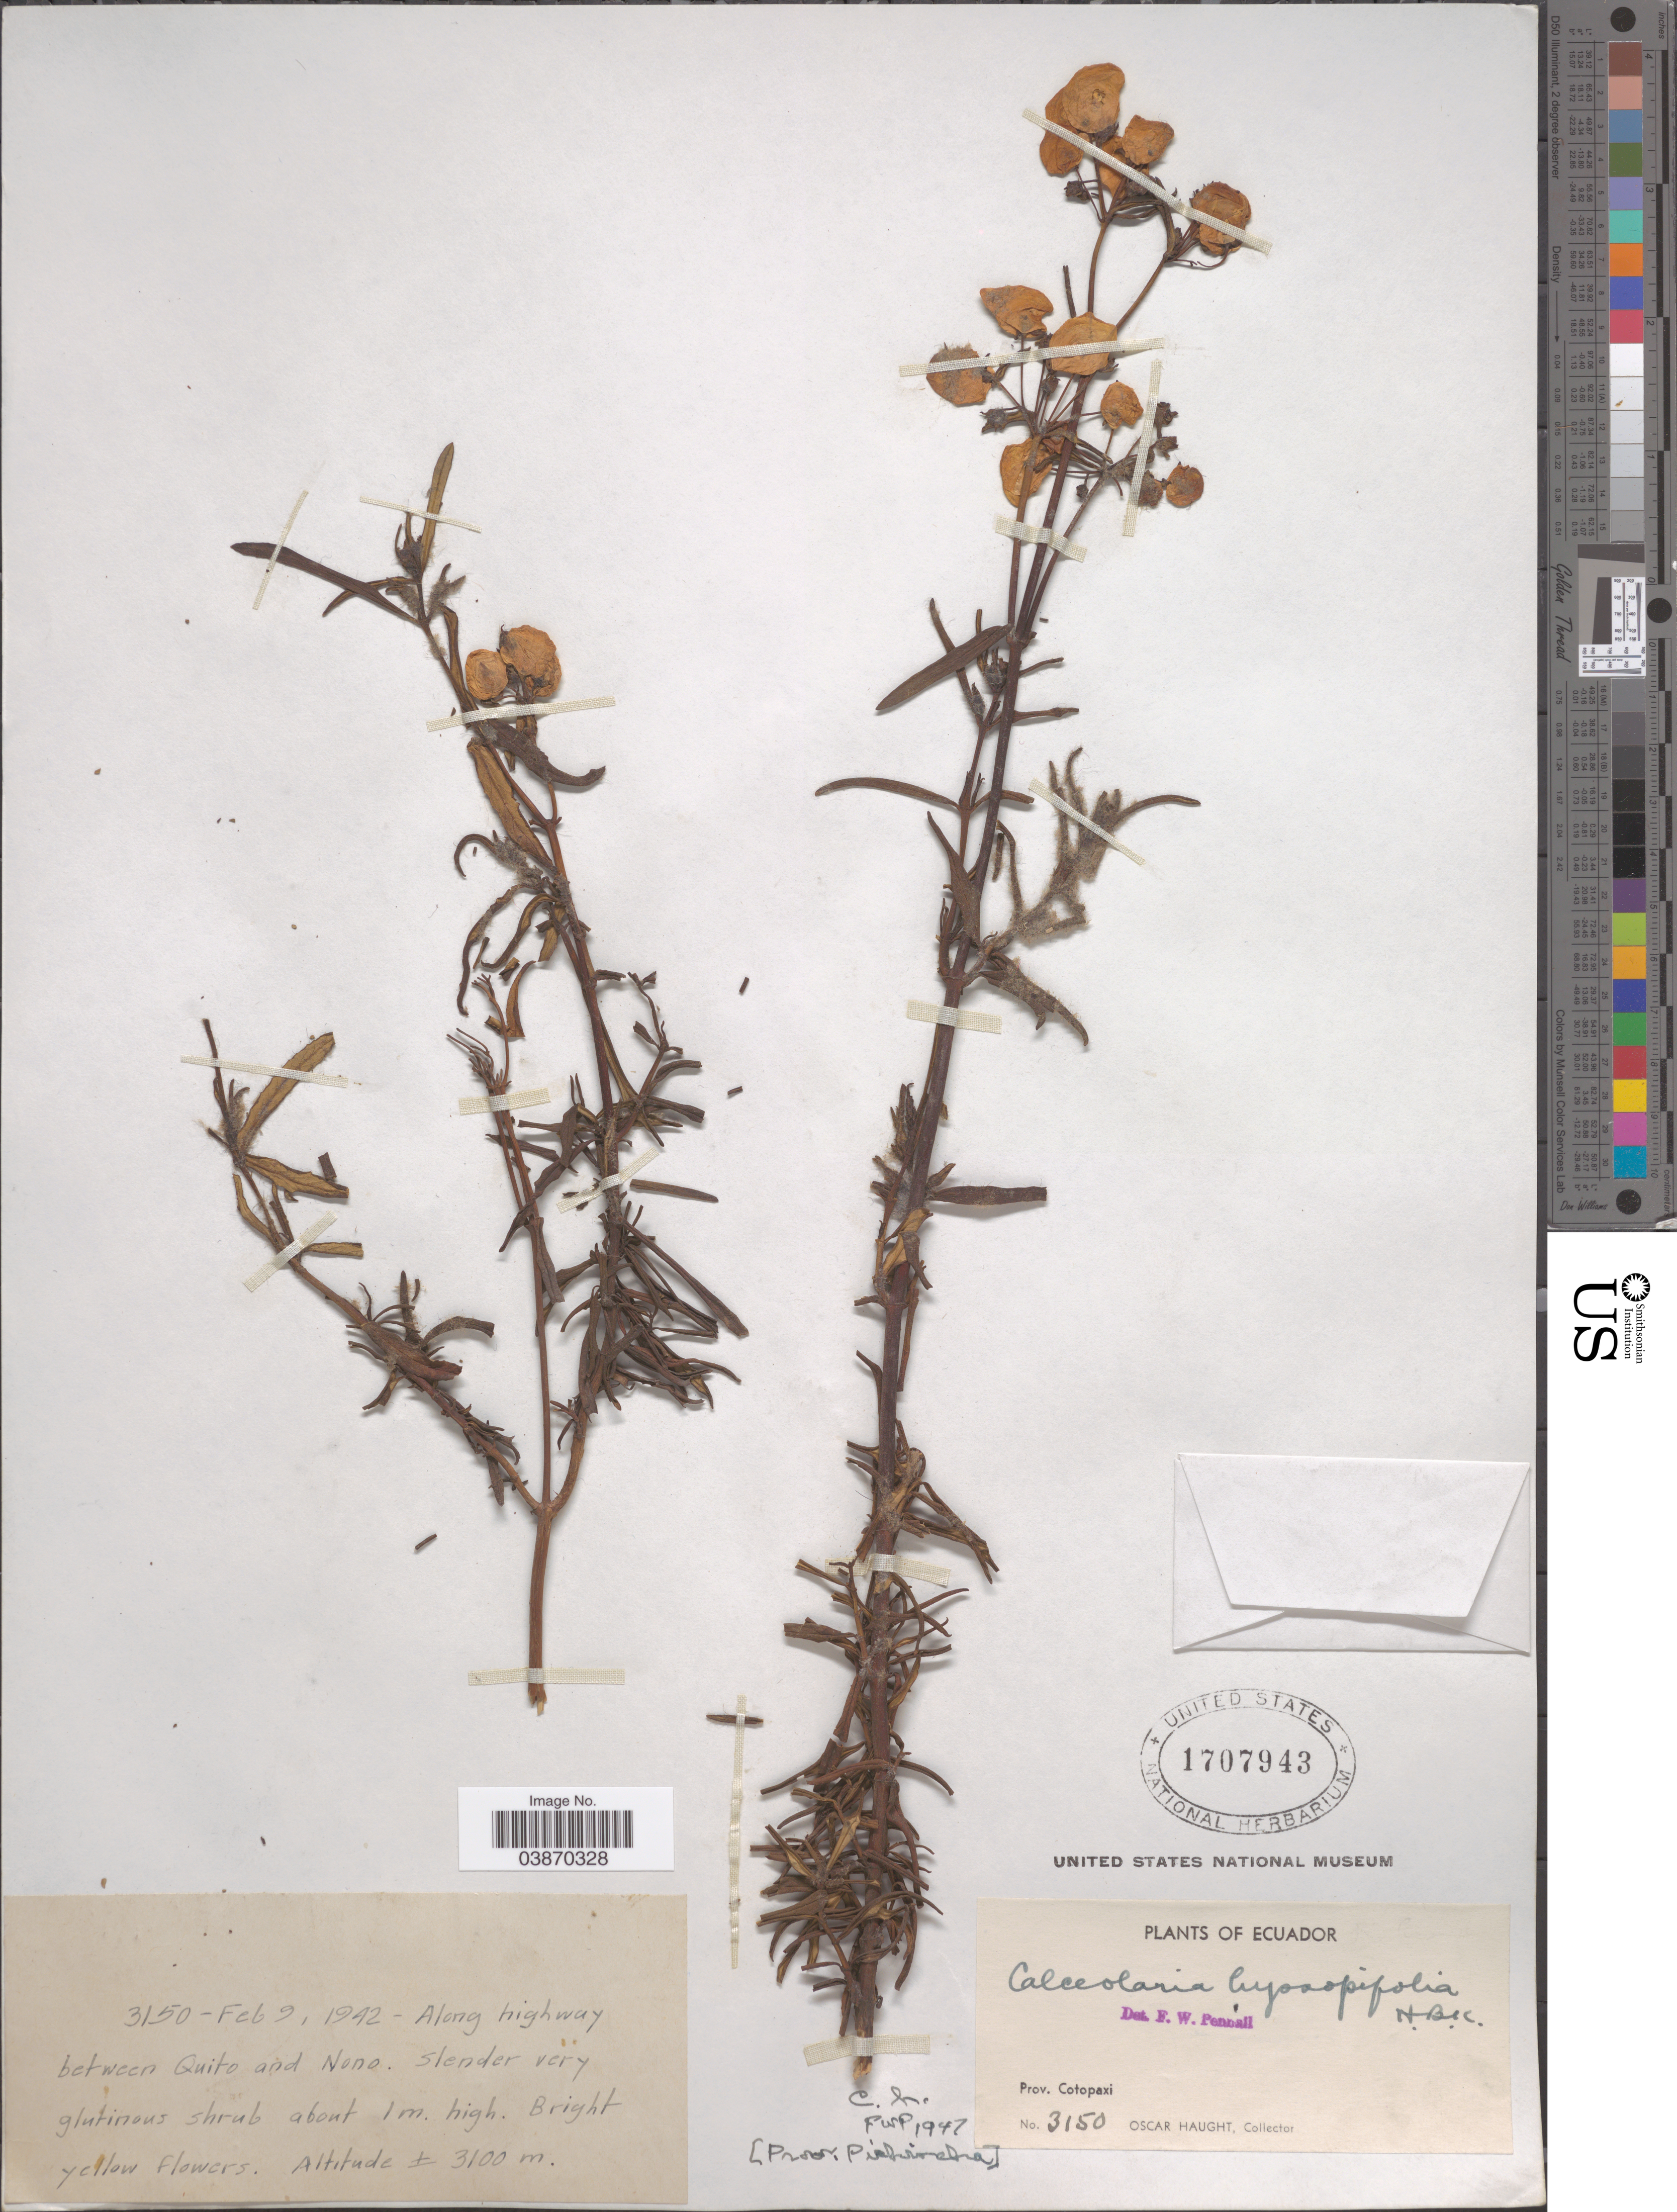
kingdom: Plantae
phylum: Tracheophyta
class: Magnoliopsida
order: Lamiales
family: Calceolariaceae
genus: Calceolaria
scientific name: Calceolaria hyssopifolia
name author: Kunth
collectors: O. L. Haught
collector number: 3150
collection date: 1942-02-09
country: Ecuador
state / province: Cotopaxi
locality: Along highway between Quito and Nono.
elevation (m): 3100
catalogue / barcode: US 1707943